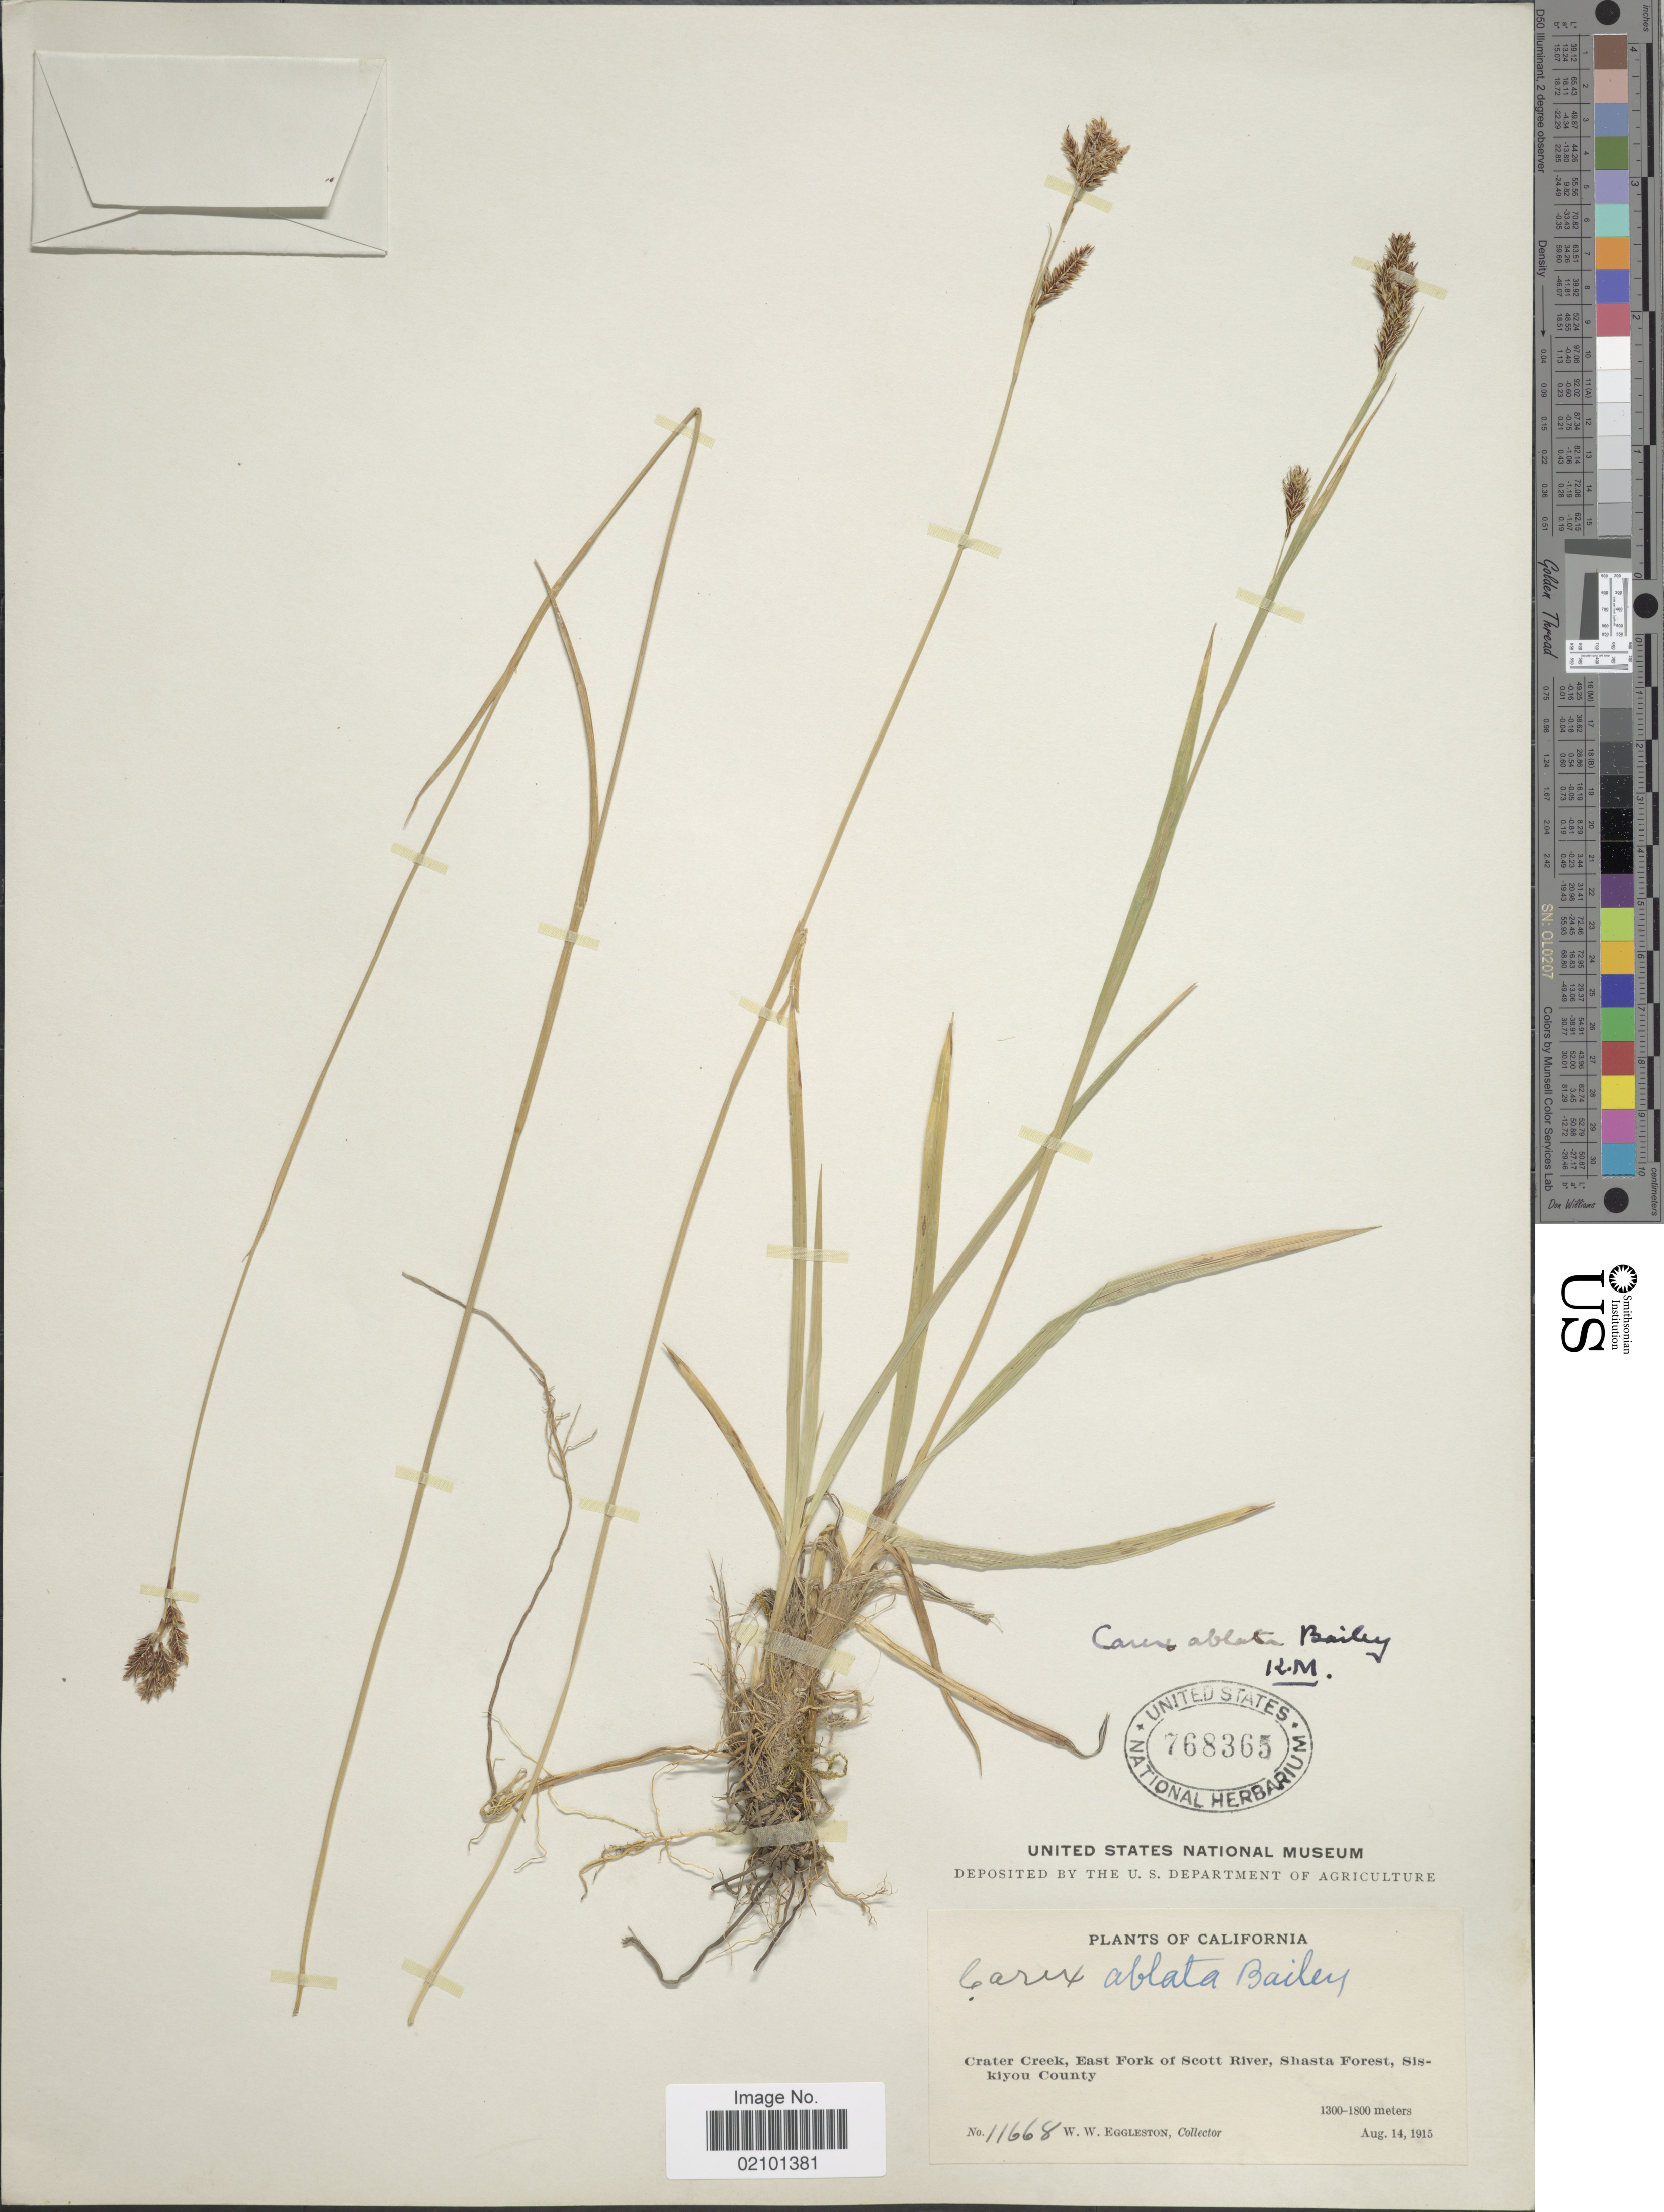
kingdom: Plantae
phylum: Tracheophyta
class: Liliopsida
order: Poales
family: Cyperaceae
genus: Carex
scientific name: Carex ablata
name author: L.H. Bailey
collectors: W. W. Eggleston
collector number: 11668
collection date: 1915-08-14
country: United States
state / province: California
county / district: Siskiyou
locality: Crater Creek, East Fork of Scott River, Shasta Forest, Siskiyou County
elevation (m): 1300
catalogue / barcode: US 768365